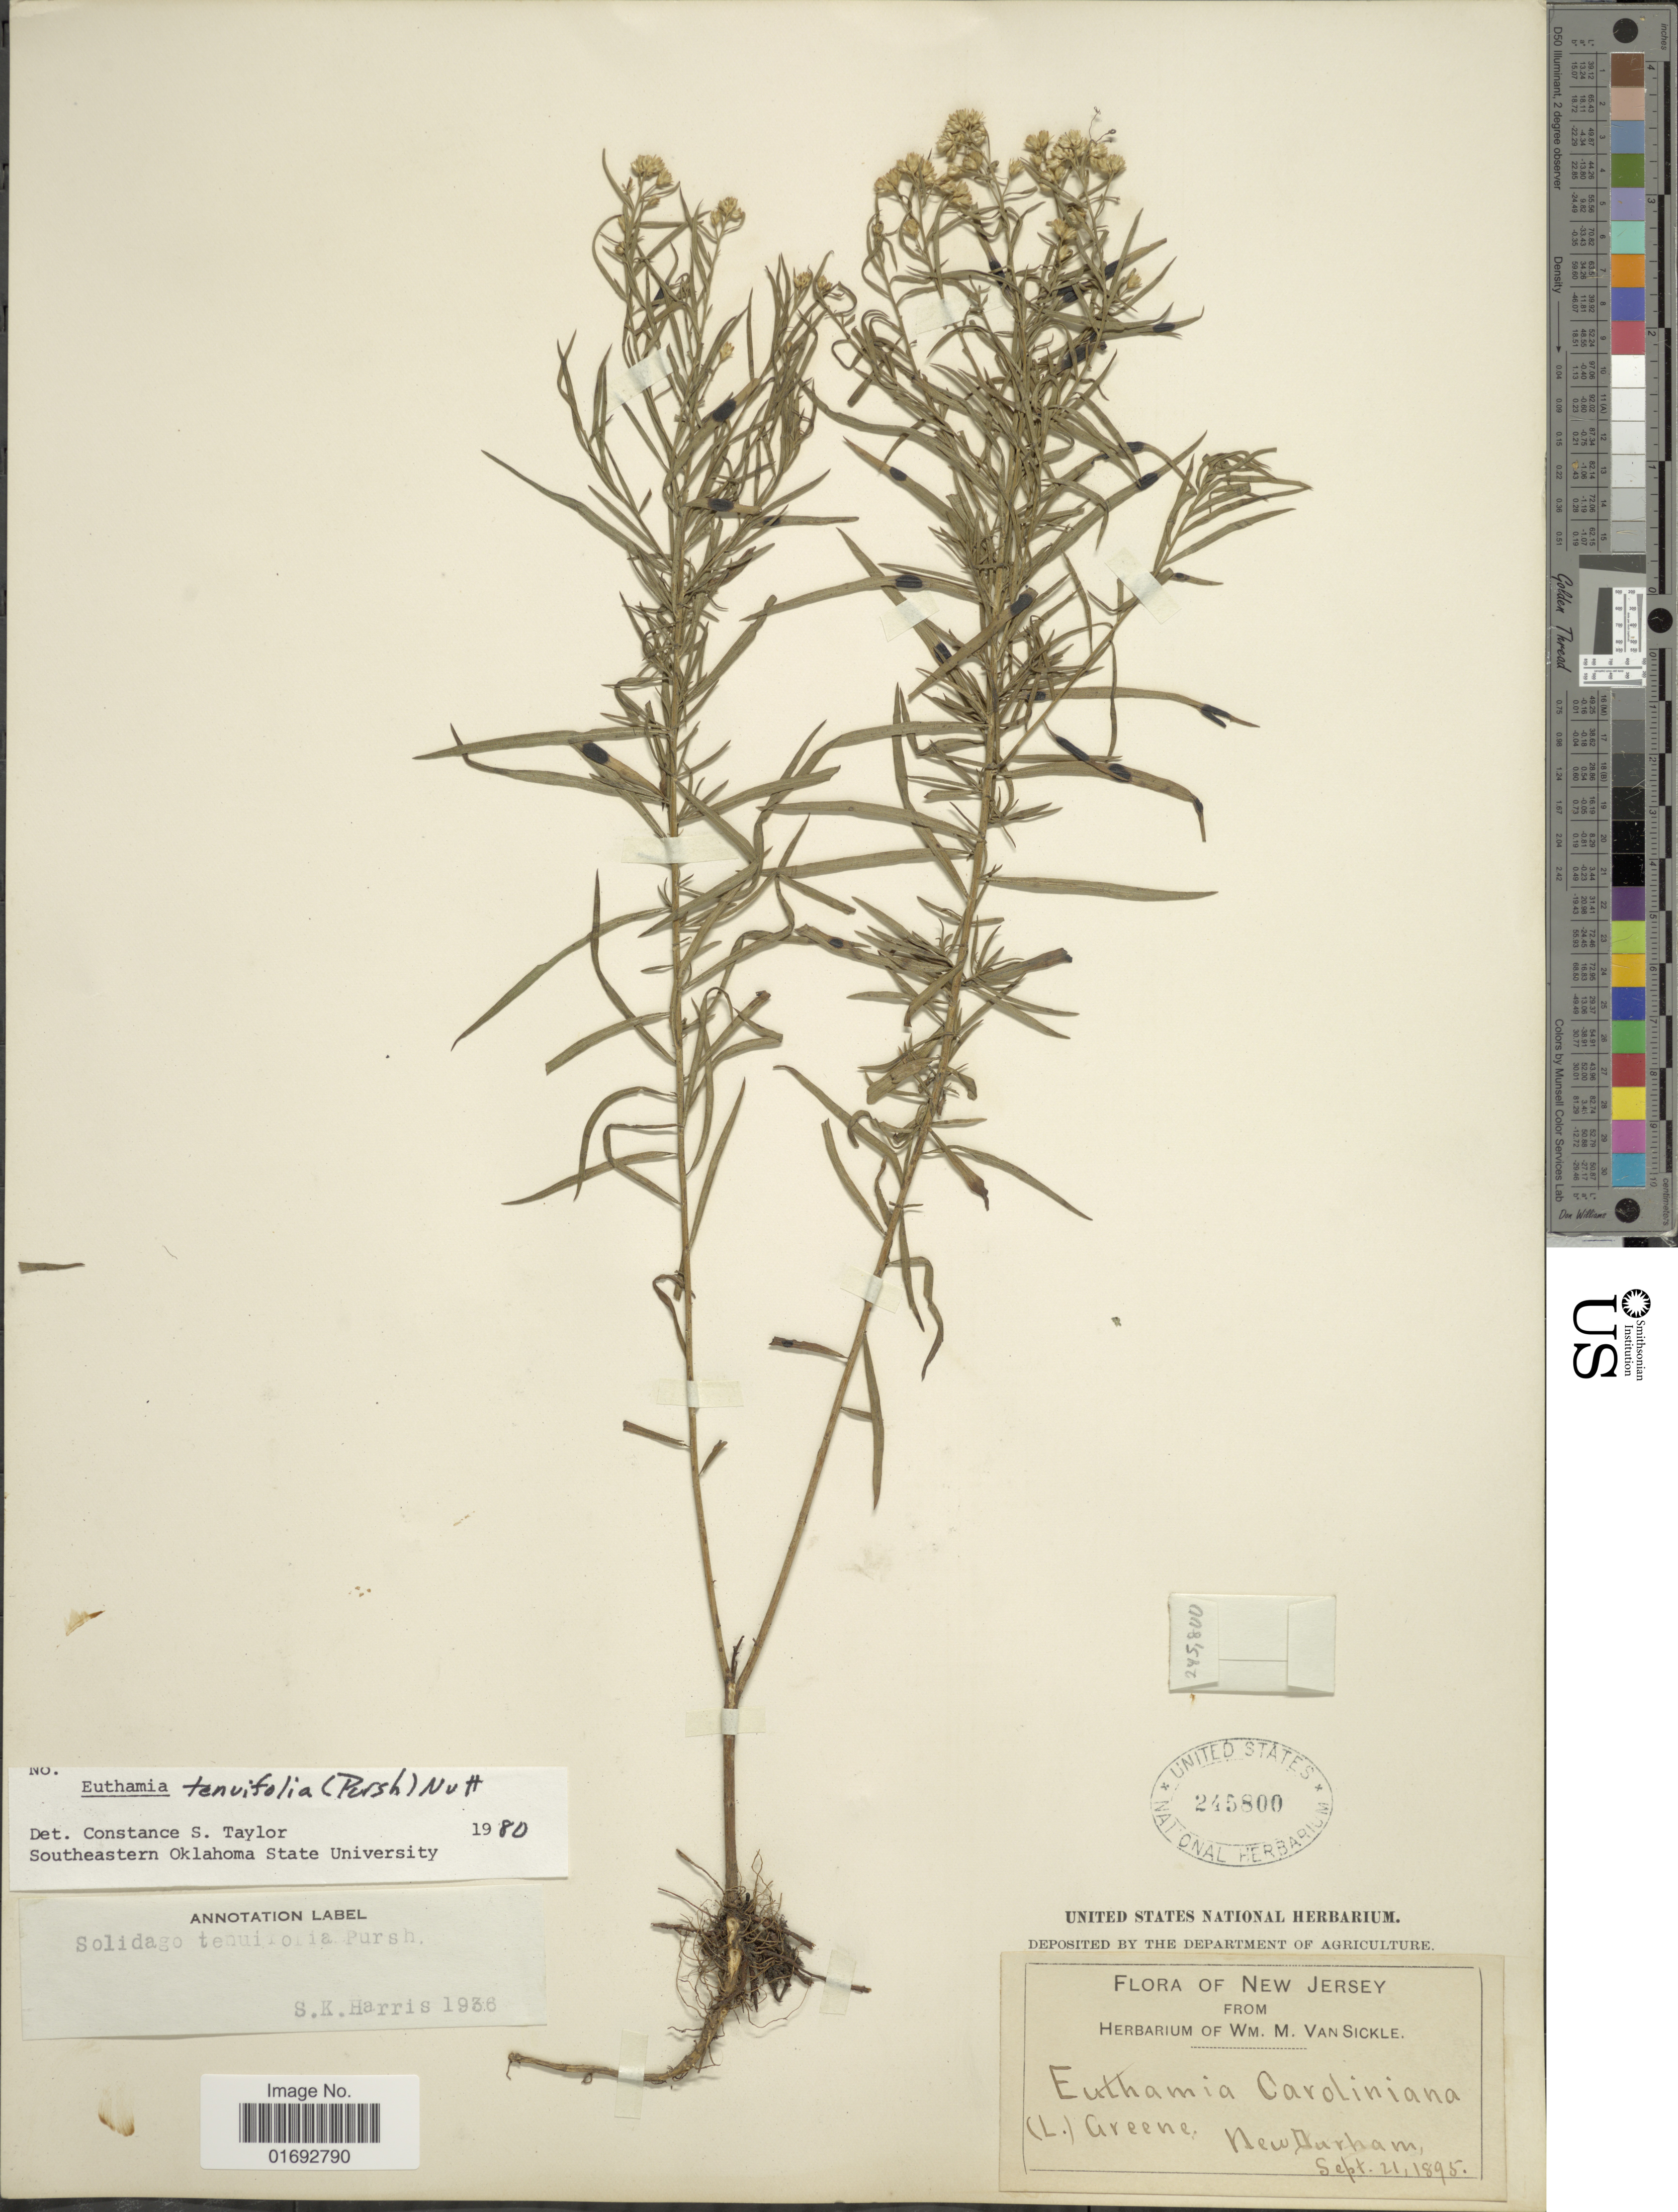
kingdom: Plantae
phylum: Tracheophyta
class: Magnoliopsida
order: Asterales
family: Asteraceae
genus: Euthamia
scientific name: Euthamia tenuifolia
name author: (Pursh) Nutt.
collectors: ex herb. Wm. M. Van Sickle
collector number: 245800?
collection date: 1895-09-21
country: United States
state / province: New Jersey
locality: New Durham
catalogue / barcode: US 245800